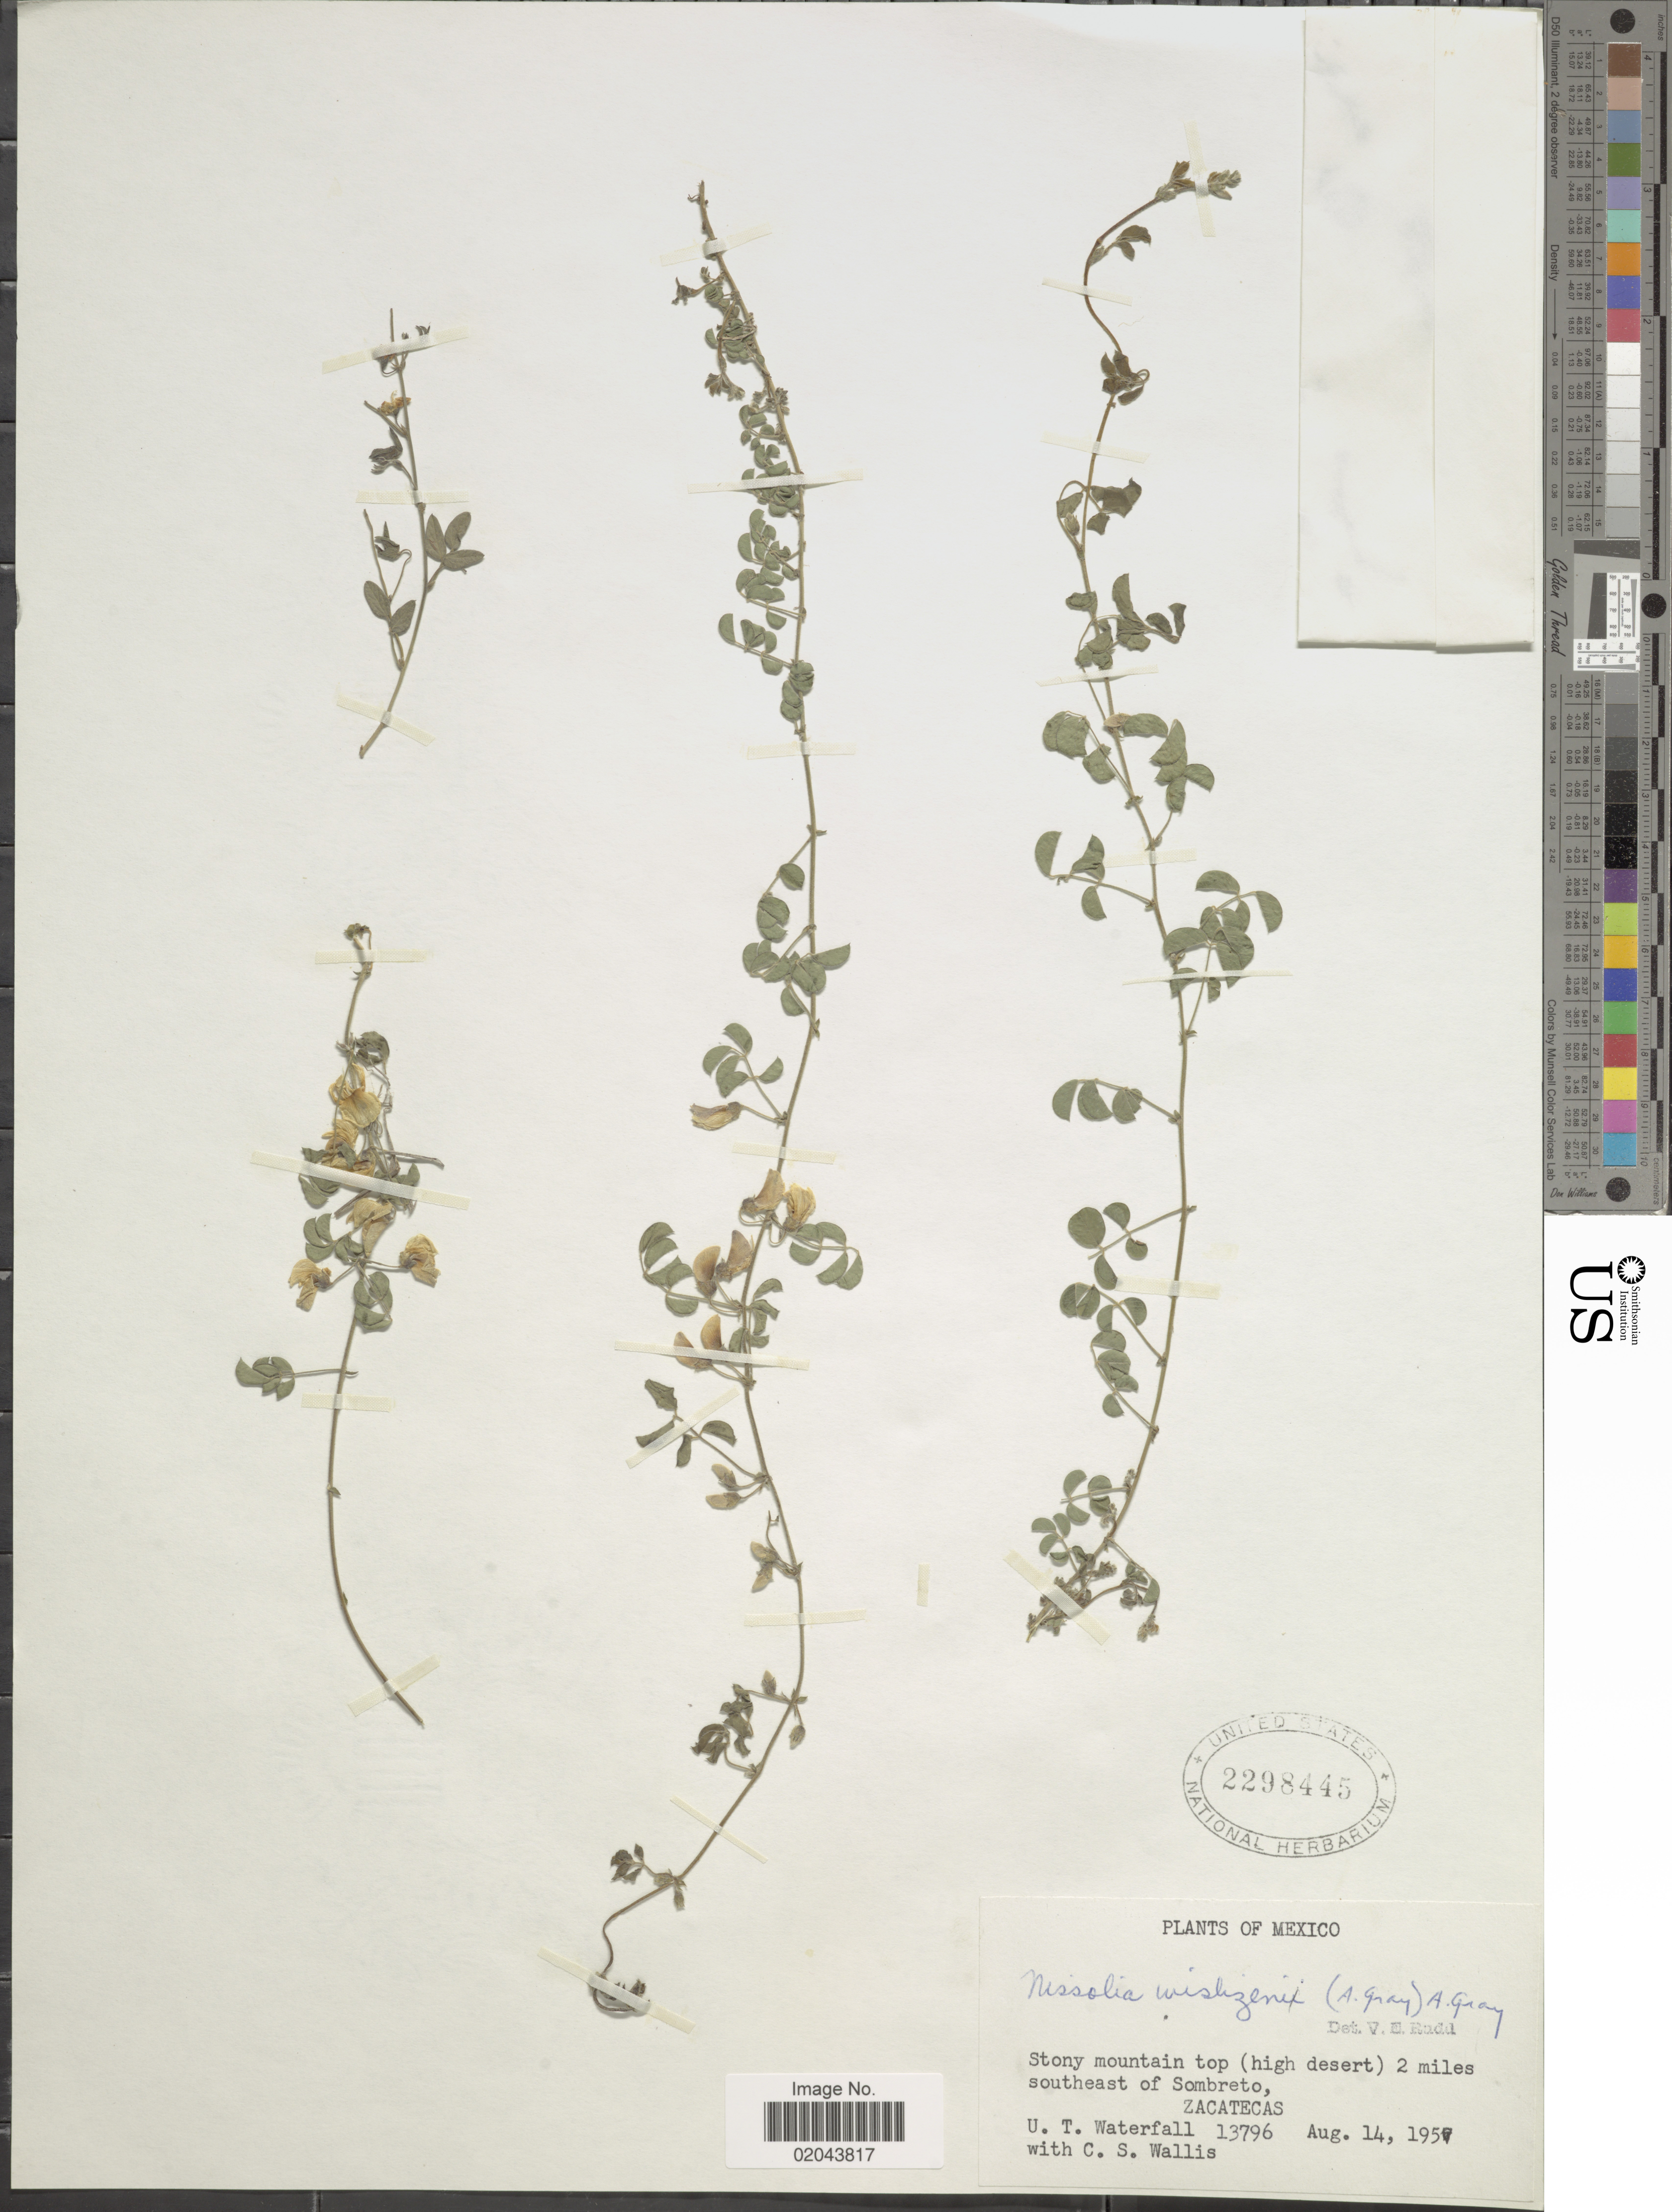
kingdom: Plantae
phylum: Tracheophyta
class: Magnoliopsida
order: Fabales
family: Fabaceae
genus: Nissolia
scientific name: Nissolia wislizeni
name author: A. Gray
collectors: U. T. Waterfall & C. S. Wallis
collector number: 13796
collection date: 1951-08-14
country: Mexico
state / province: Zacatecas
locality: Stony mountain top (high desert) 2 miles southeast of Sombreto.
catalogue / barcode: US 2298445